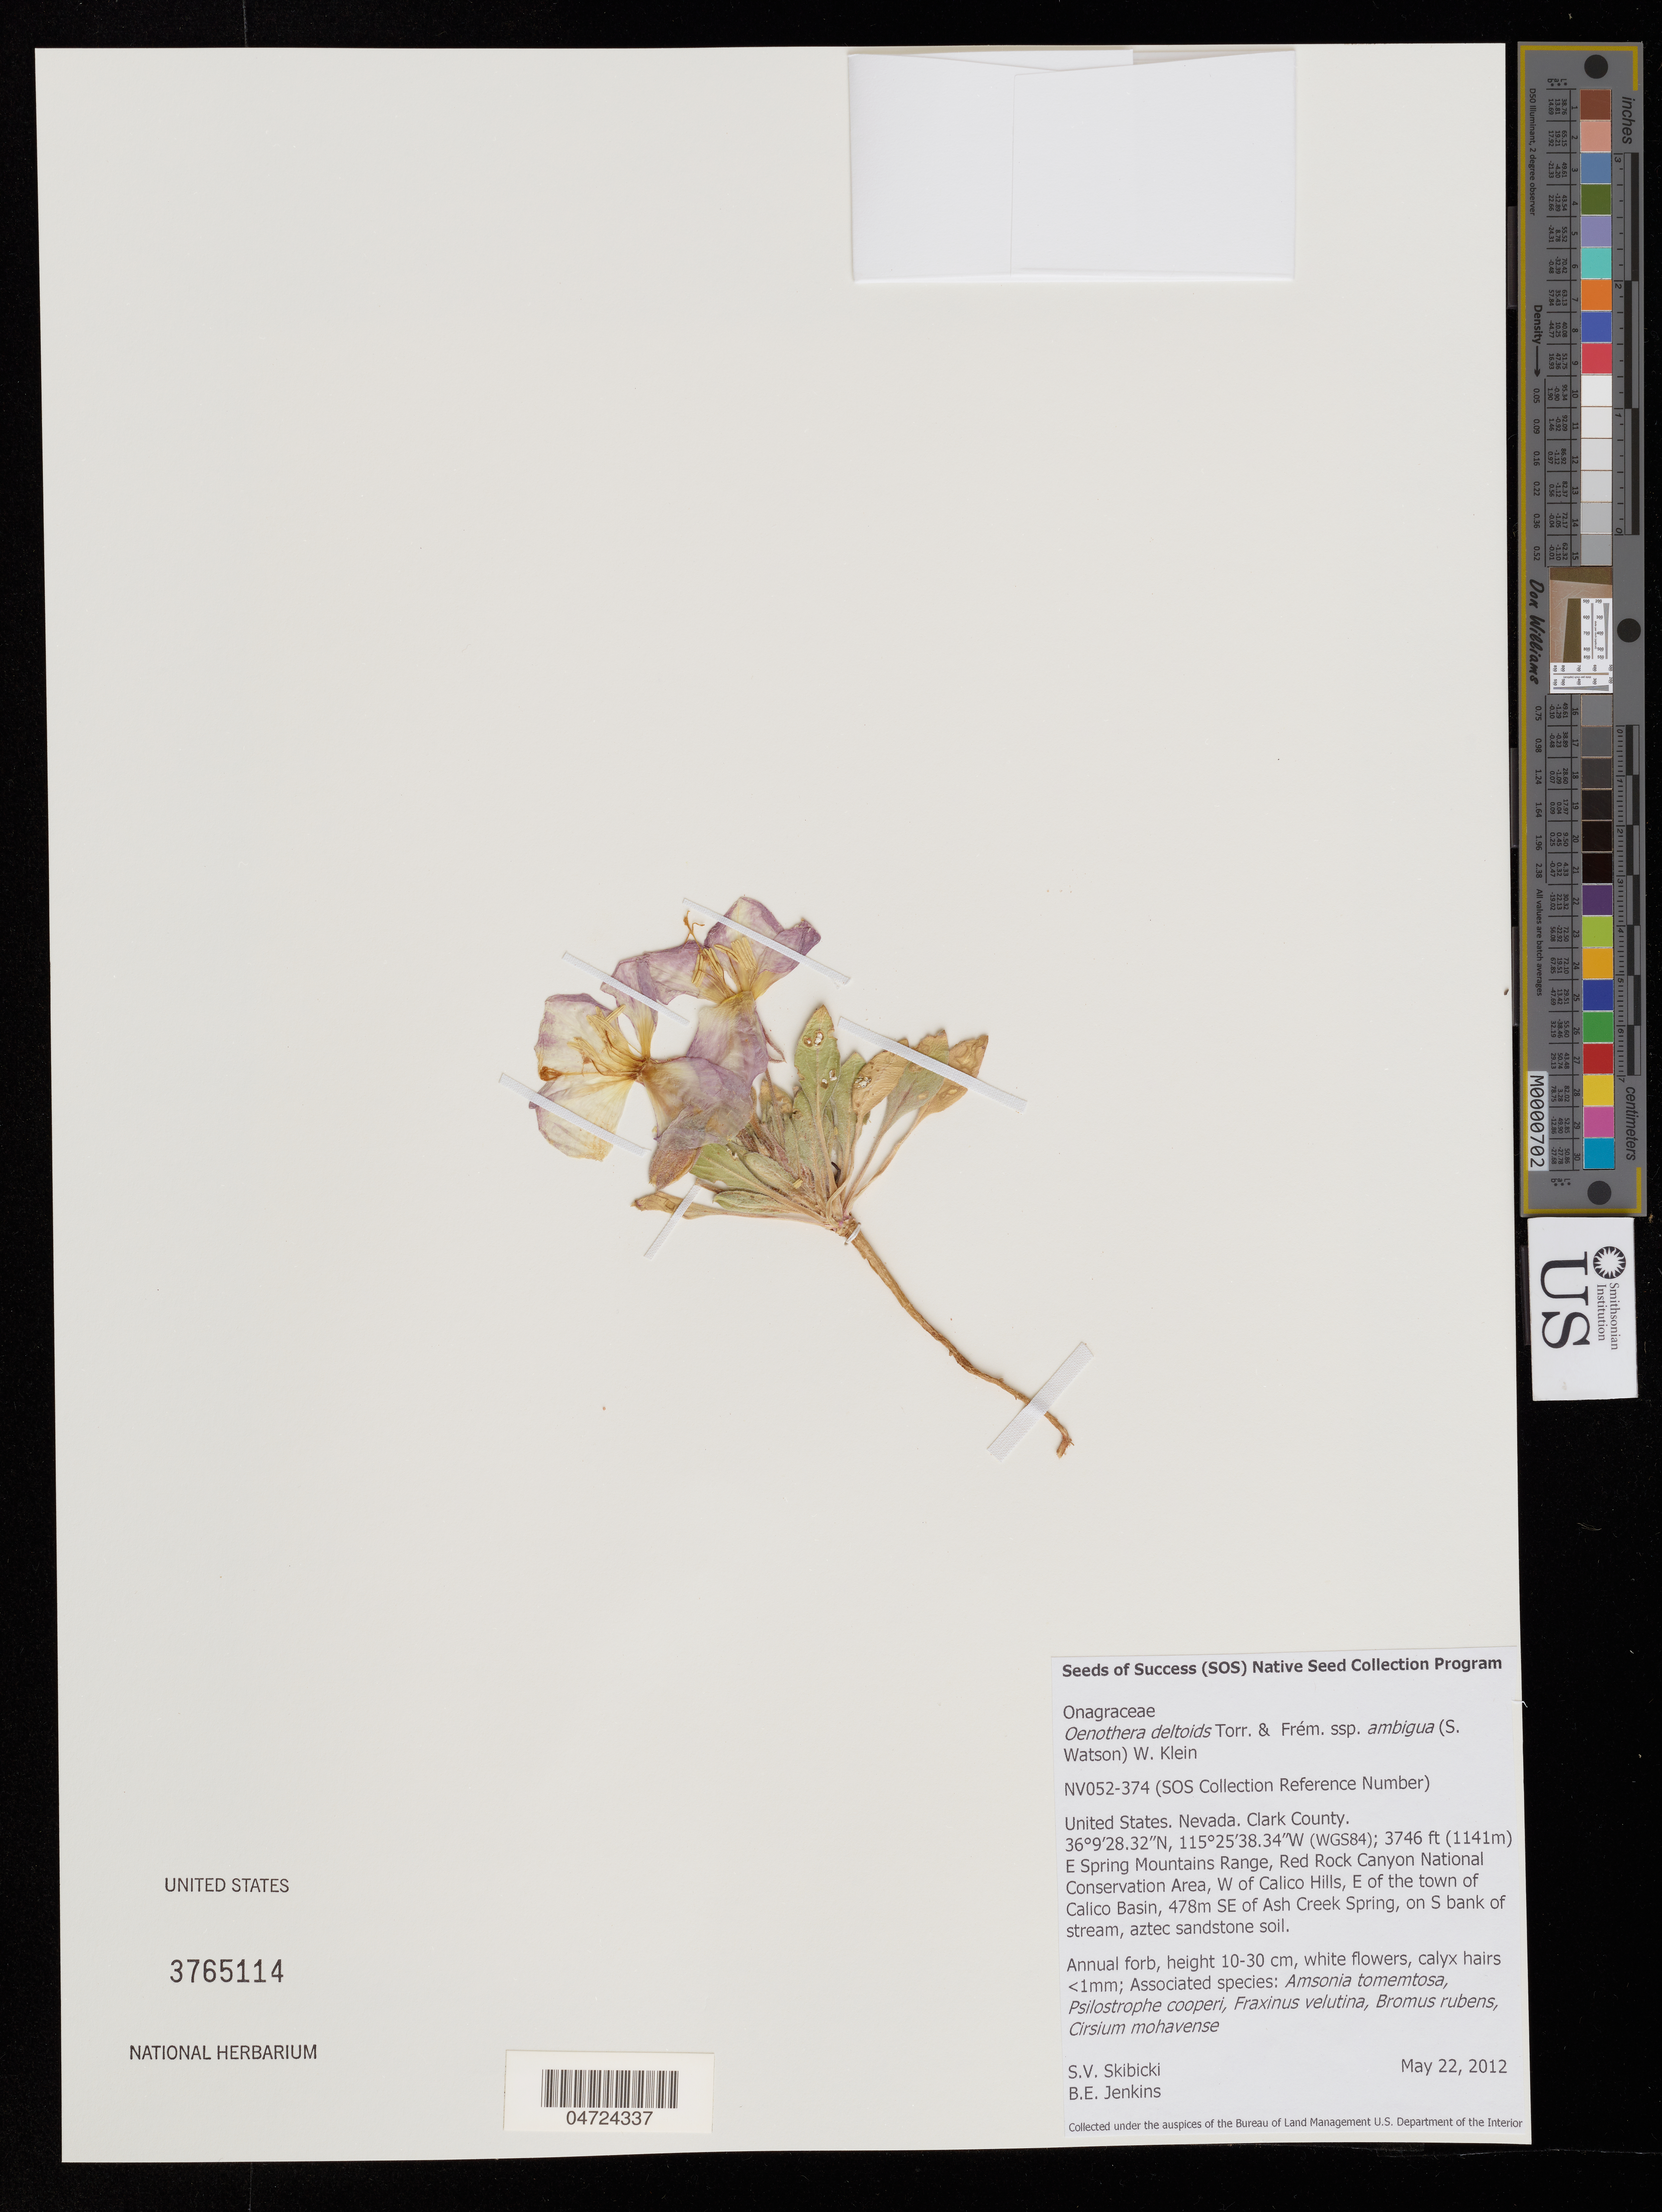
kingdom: Plantae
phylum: Tracheophyta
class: Magnoliopsida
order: Myrtales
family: Onagraceae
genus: Oenothera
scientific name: Oenothera deltoides subsp. ambigua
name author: (S. Watson) W.M. Klein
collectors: S. Skibicki & B. Jenkins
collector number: NV052-374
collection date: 2012-05-22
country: United States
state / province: Nevada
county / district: Clark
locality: Clark County. E Spring Mountains Range, Red Rock Canyon National Conservation Area, W of Calico Hills, E of the town of Calico Basin, 478m SE of Ash Creek Spring, on S bank of stream, aztec sandstone soil.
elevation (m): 1142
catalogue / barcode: US 3765114